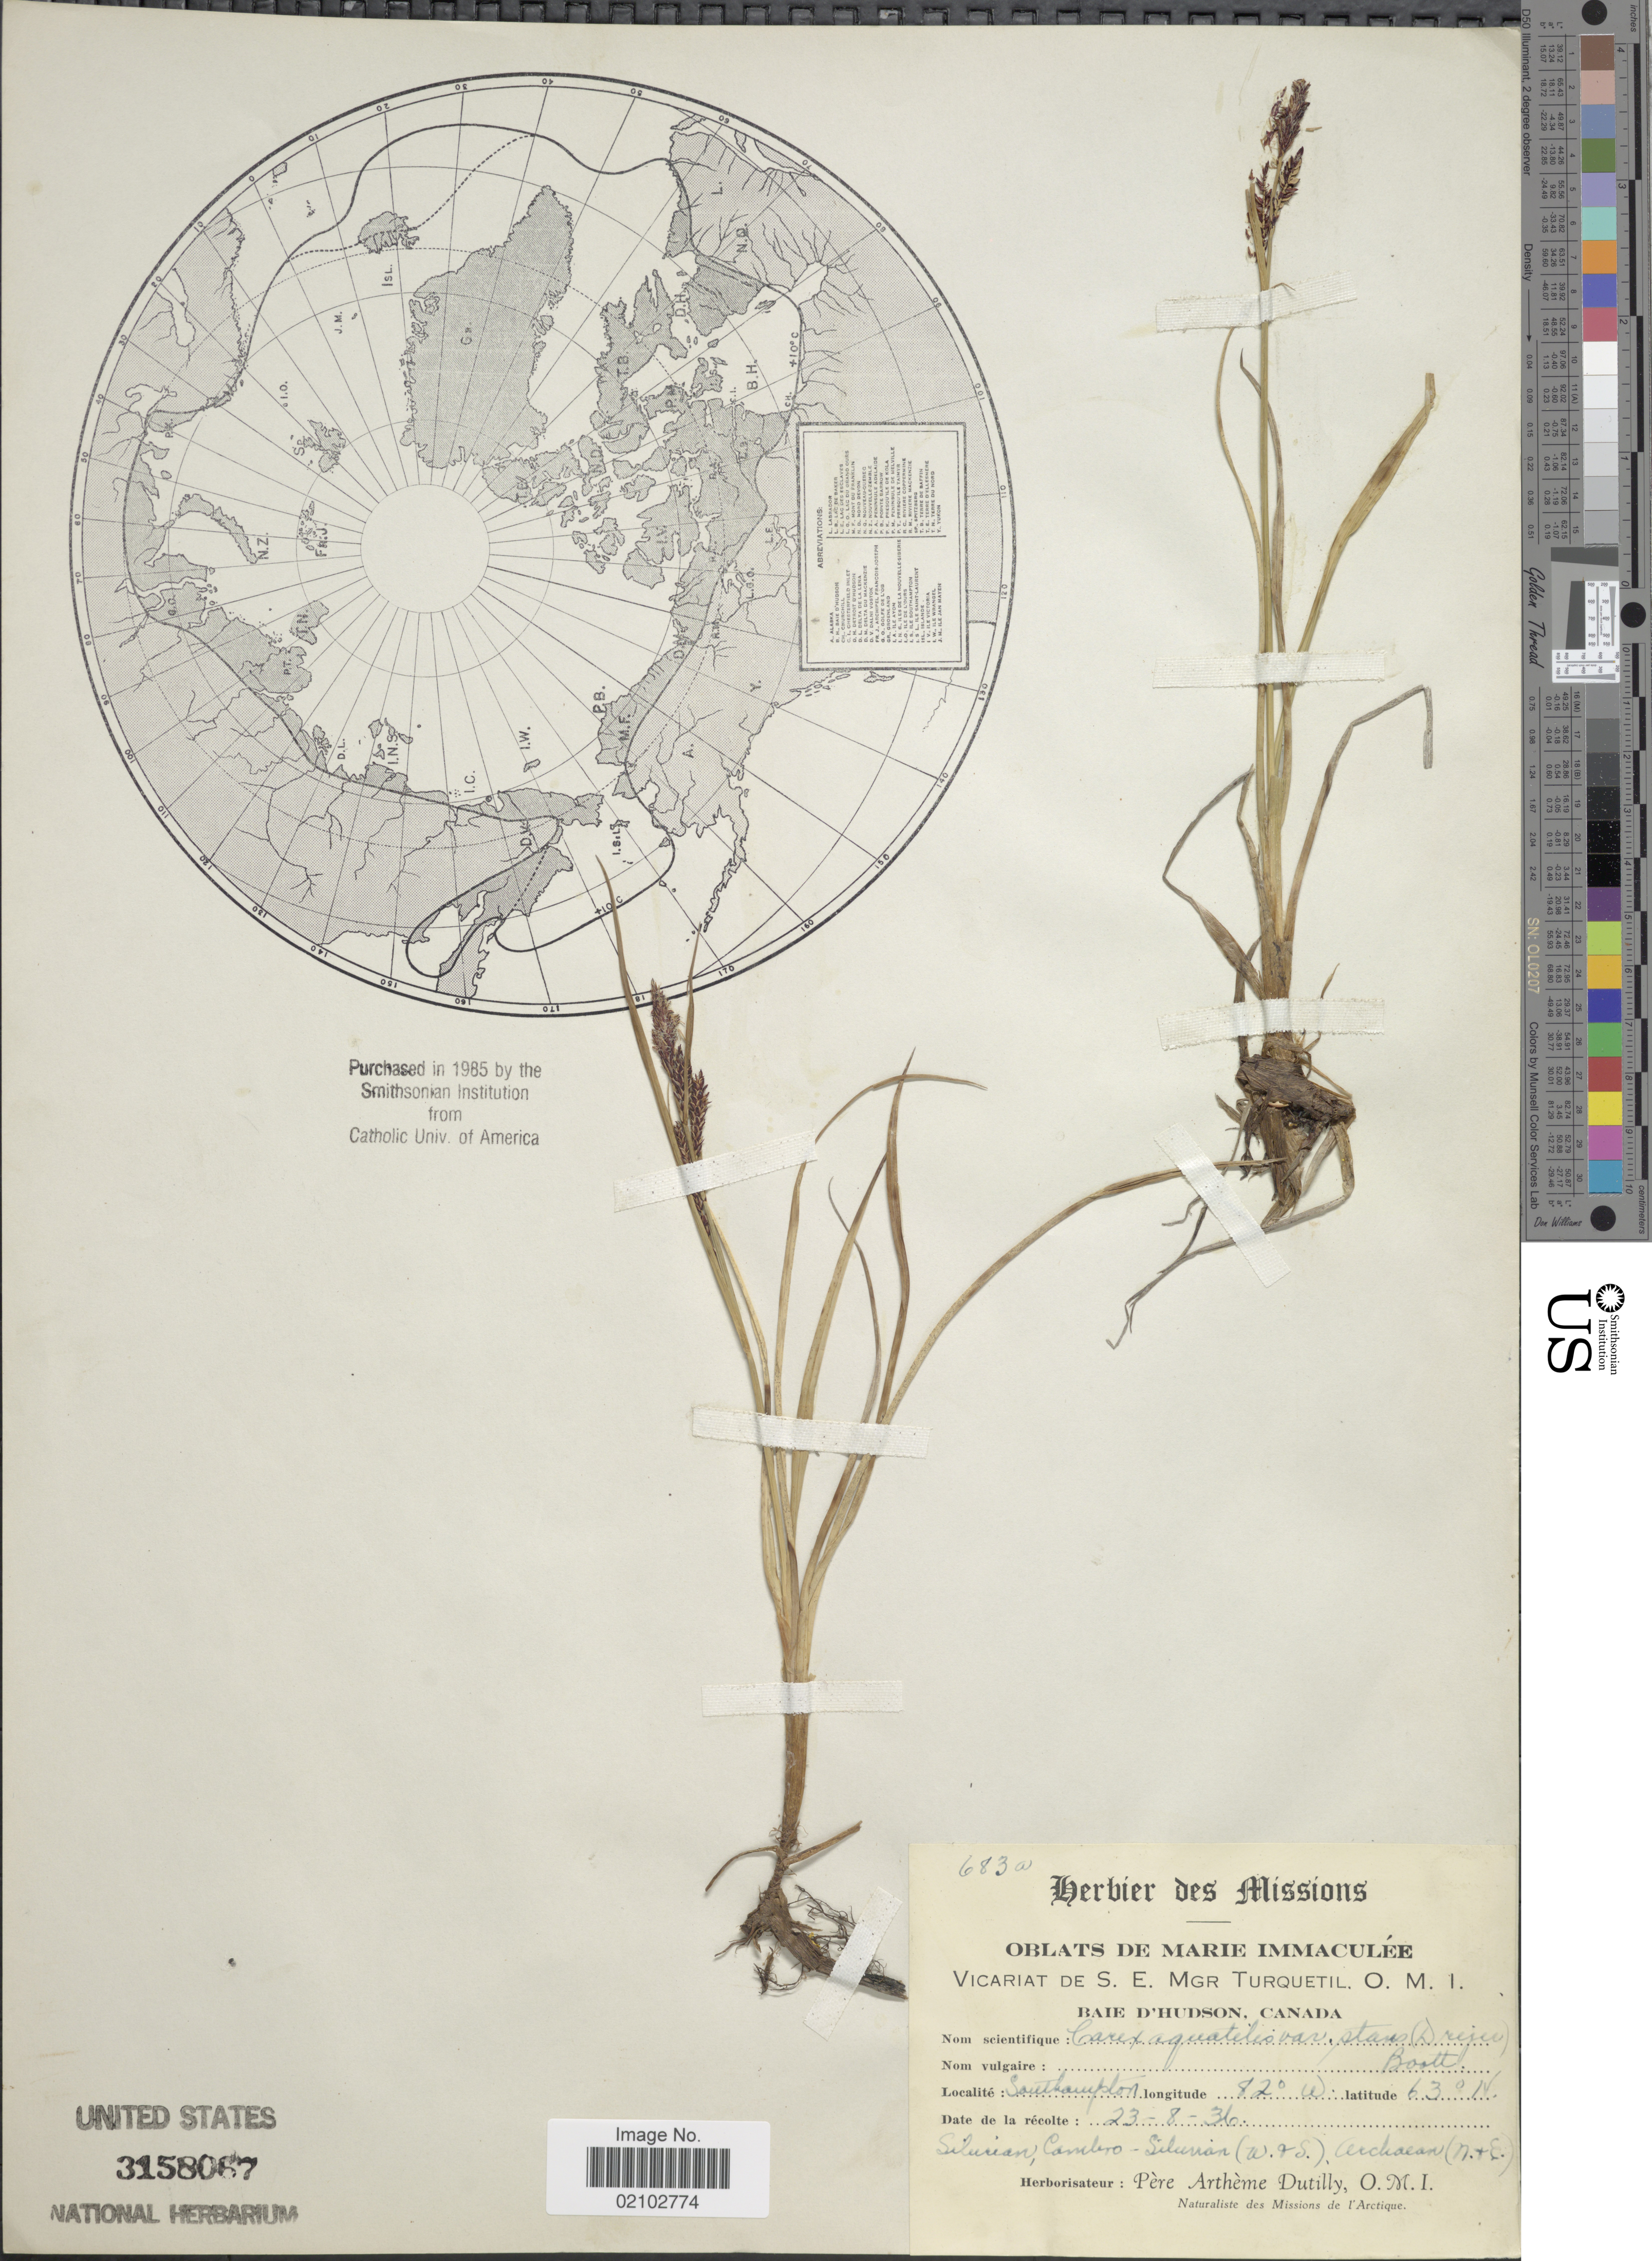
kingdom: Plantae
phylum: Tracheophyta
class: Liliopsida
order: Poales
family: Cyperaceae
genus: Carex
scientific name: Carex aquatilis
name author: Wahlenb.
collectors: A. Dutilly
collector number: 683a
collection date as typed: Transcribed d/m/y: 23/8/36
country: Canada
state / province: Northwest Territories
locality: Baie d'Hudson, Southampton.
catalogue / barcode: US 3158067